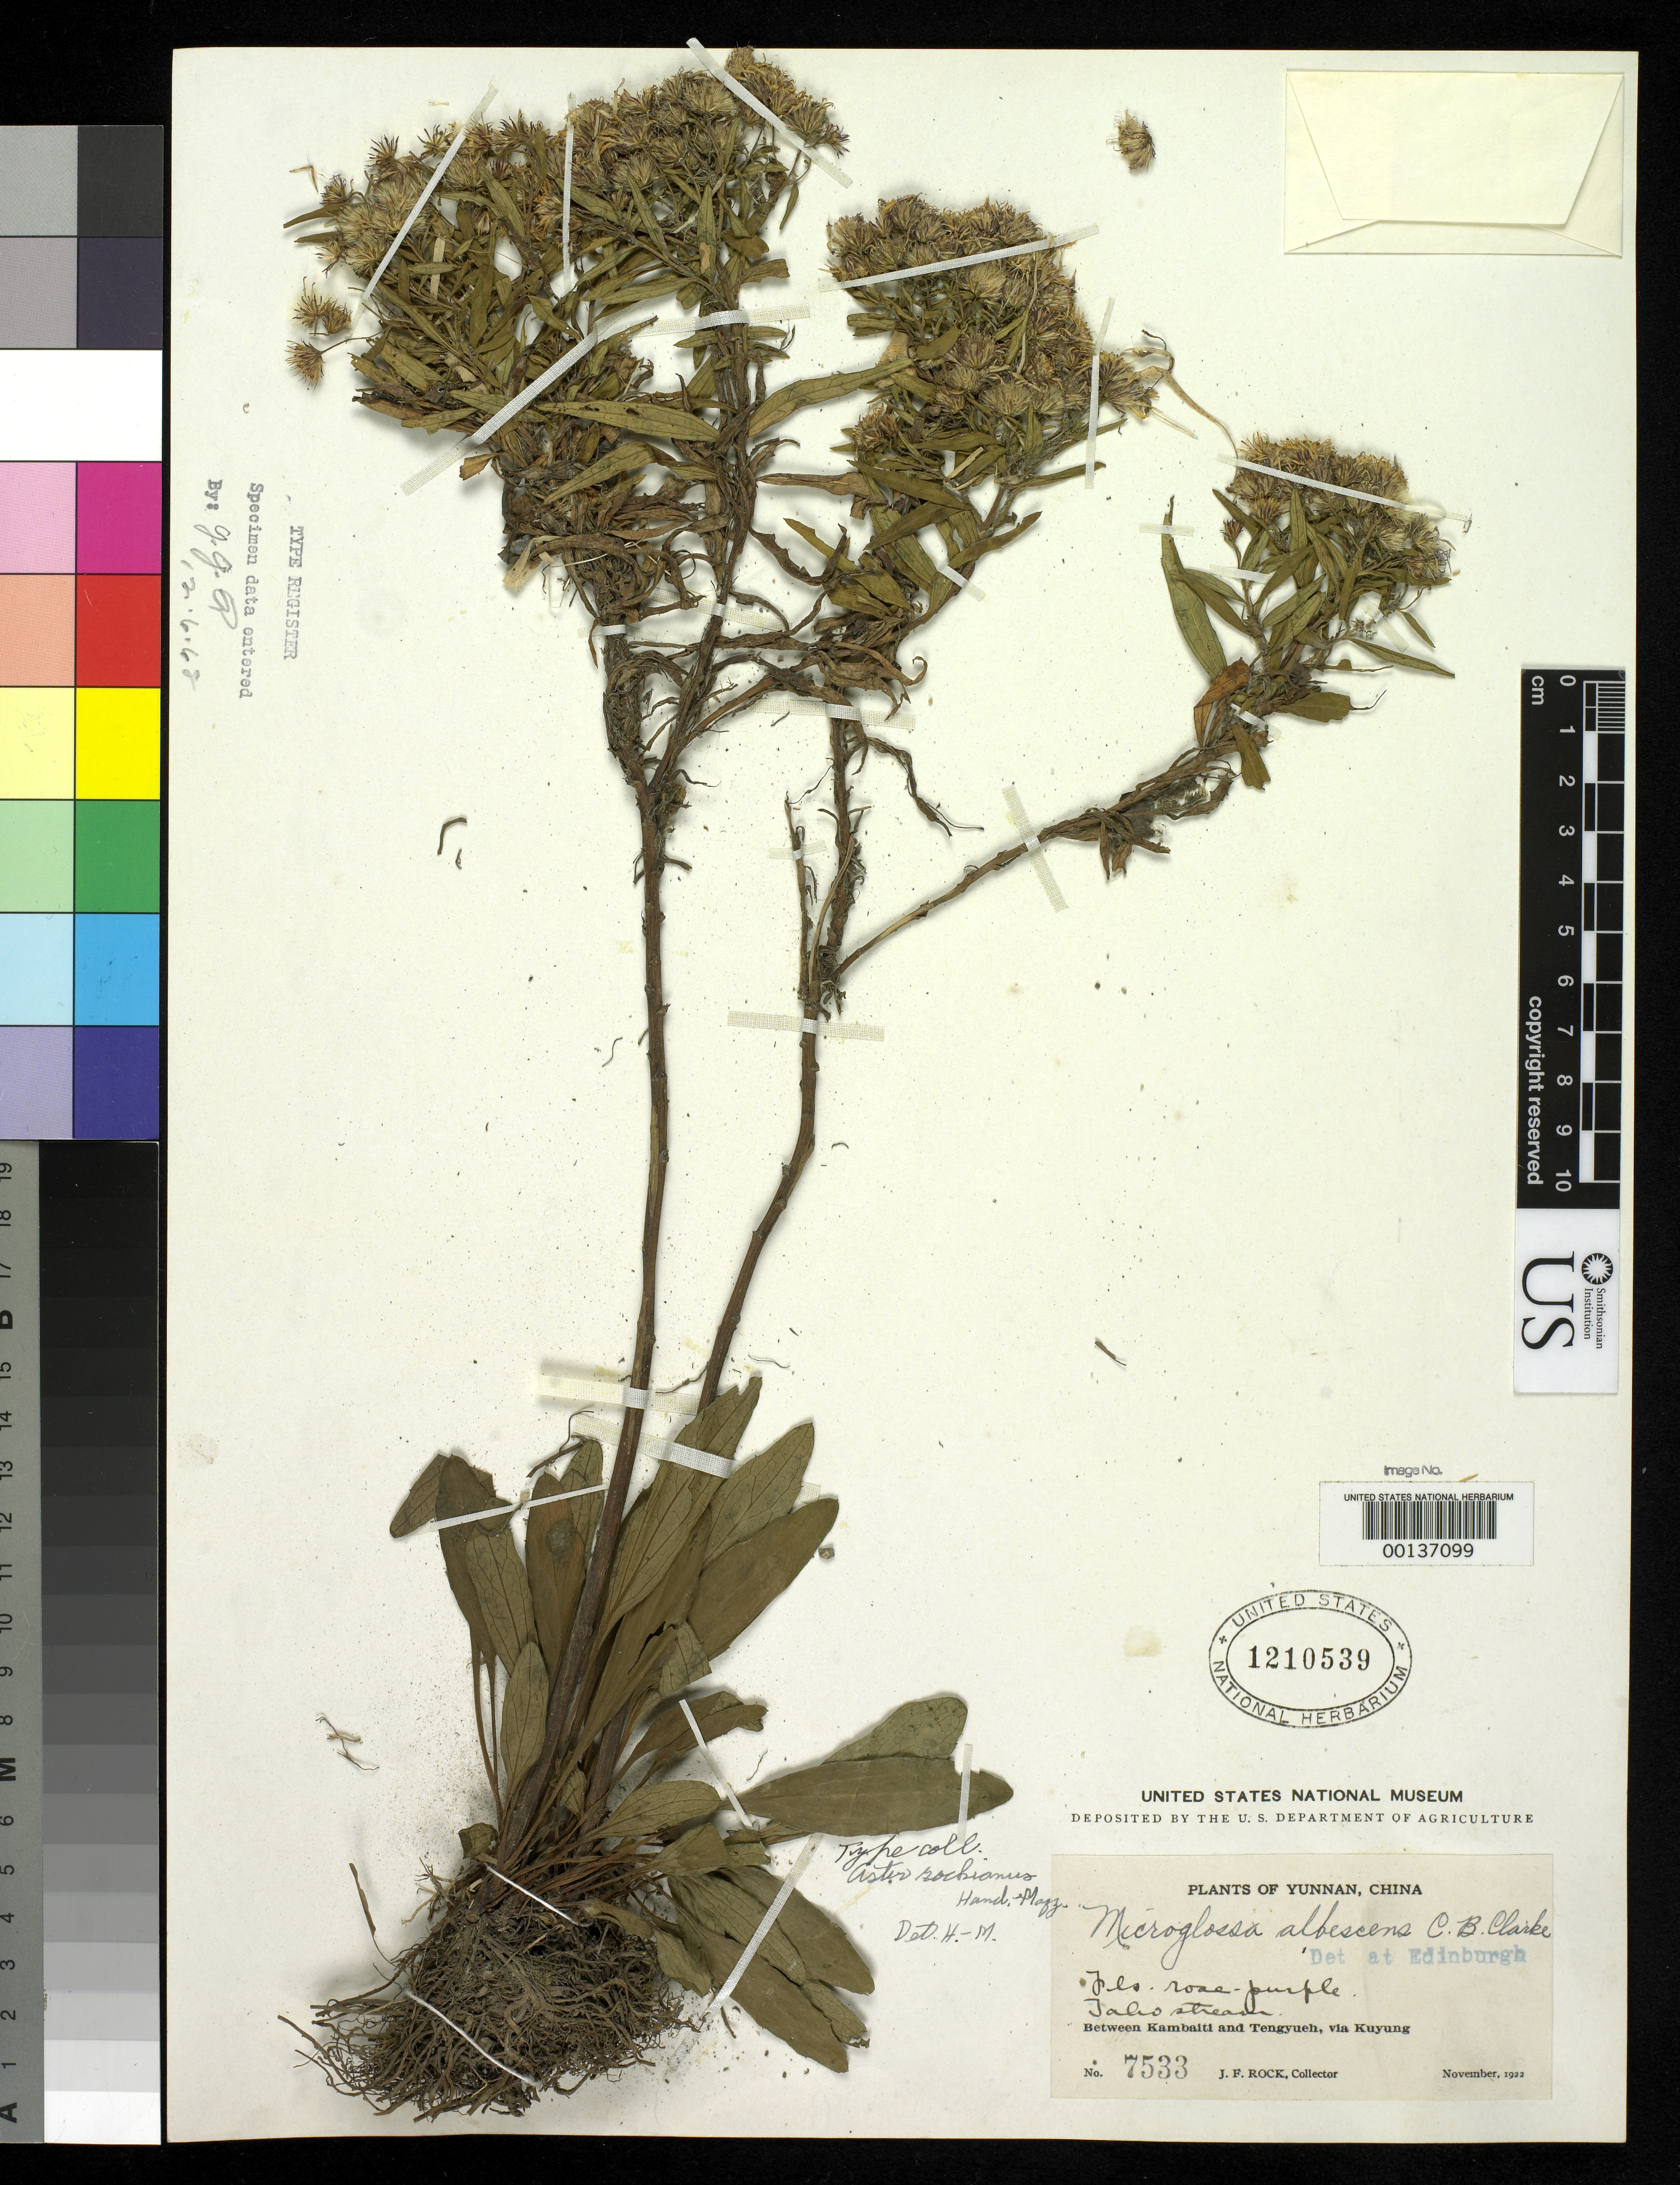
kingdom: Plantae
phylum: Tracheophyta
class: Magnoliopsida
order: Asterales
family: Asteraceae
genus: Aster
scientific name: Aster rockianus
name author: Hand.-Mazz.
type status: Type Collection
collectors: J. F. Rock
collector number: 7533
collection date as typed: Nov 1922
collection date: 1922-11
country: China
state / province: Yunnan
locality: Between Kambaiti and Tengyueh.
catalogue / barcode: US 1210539